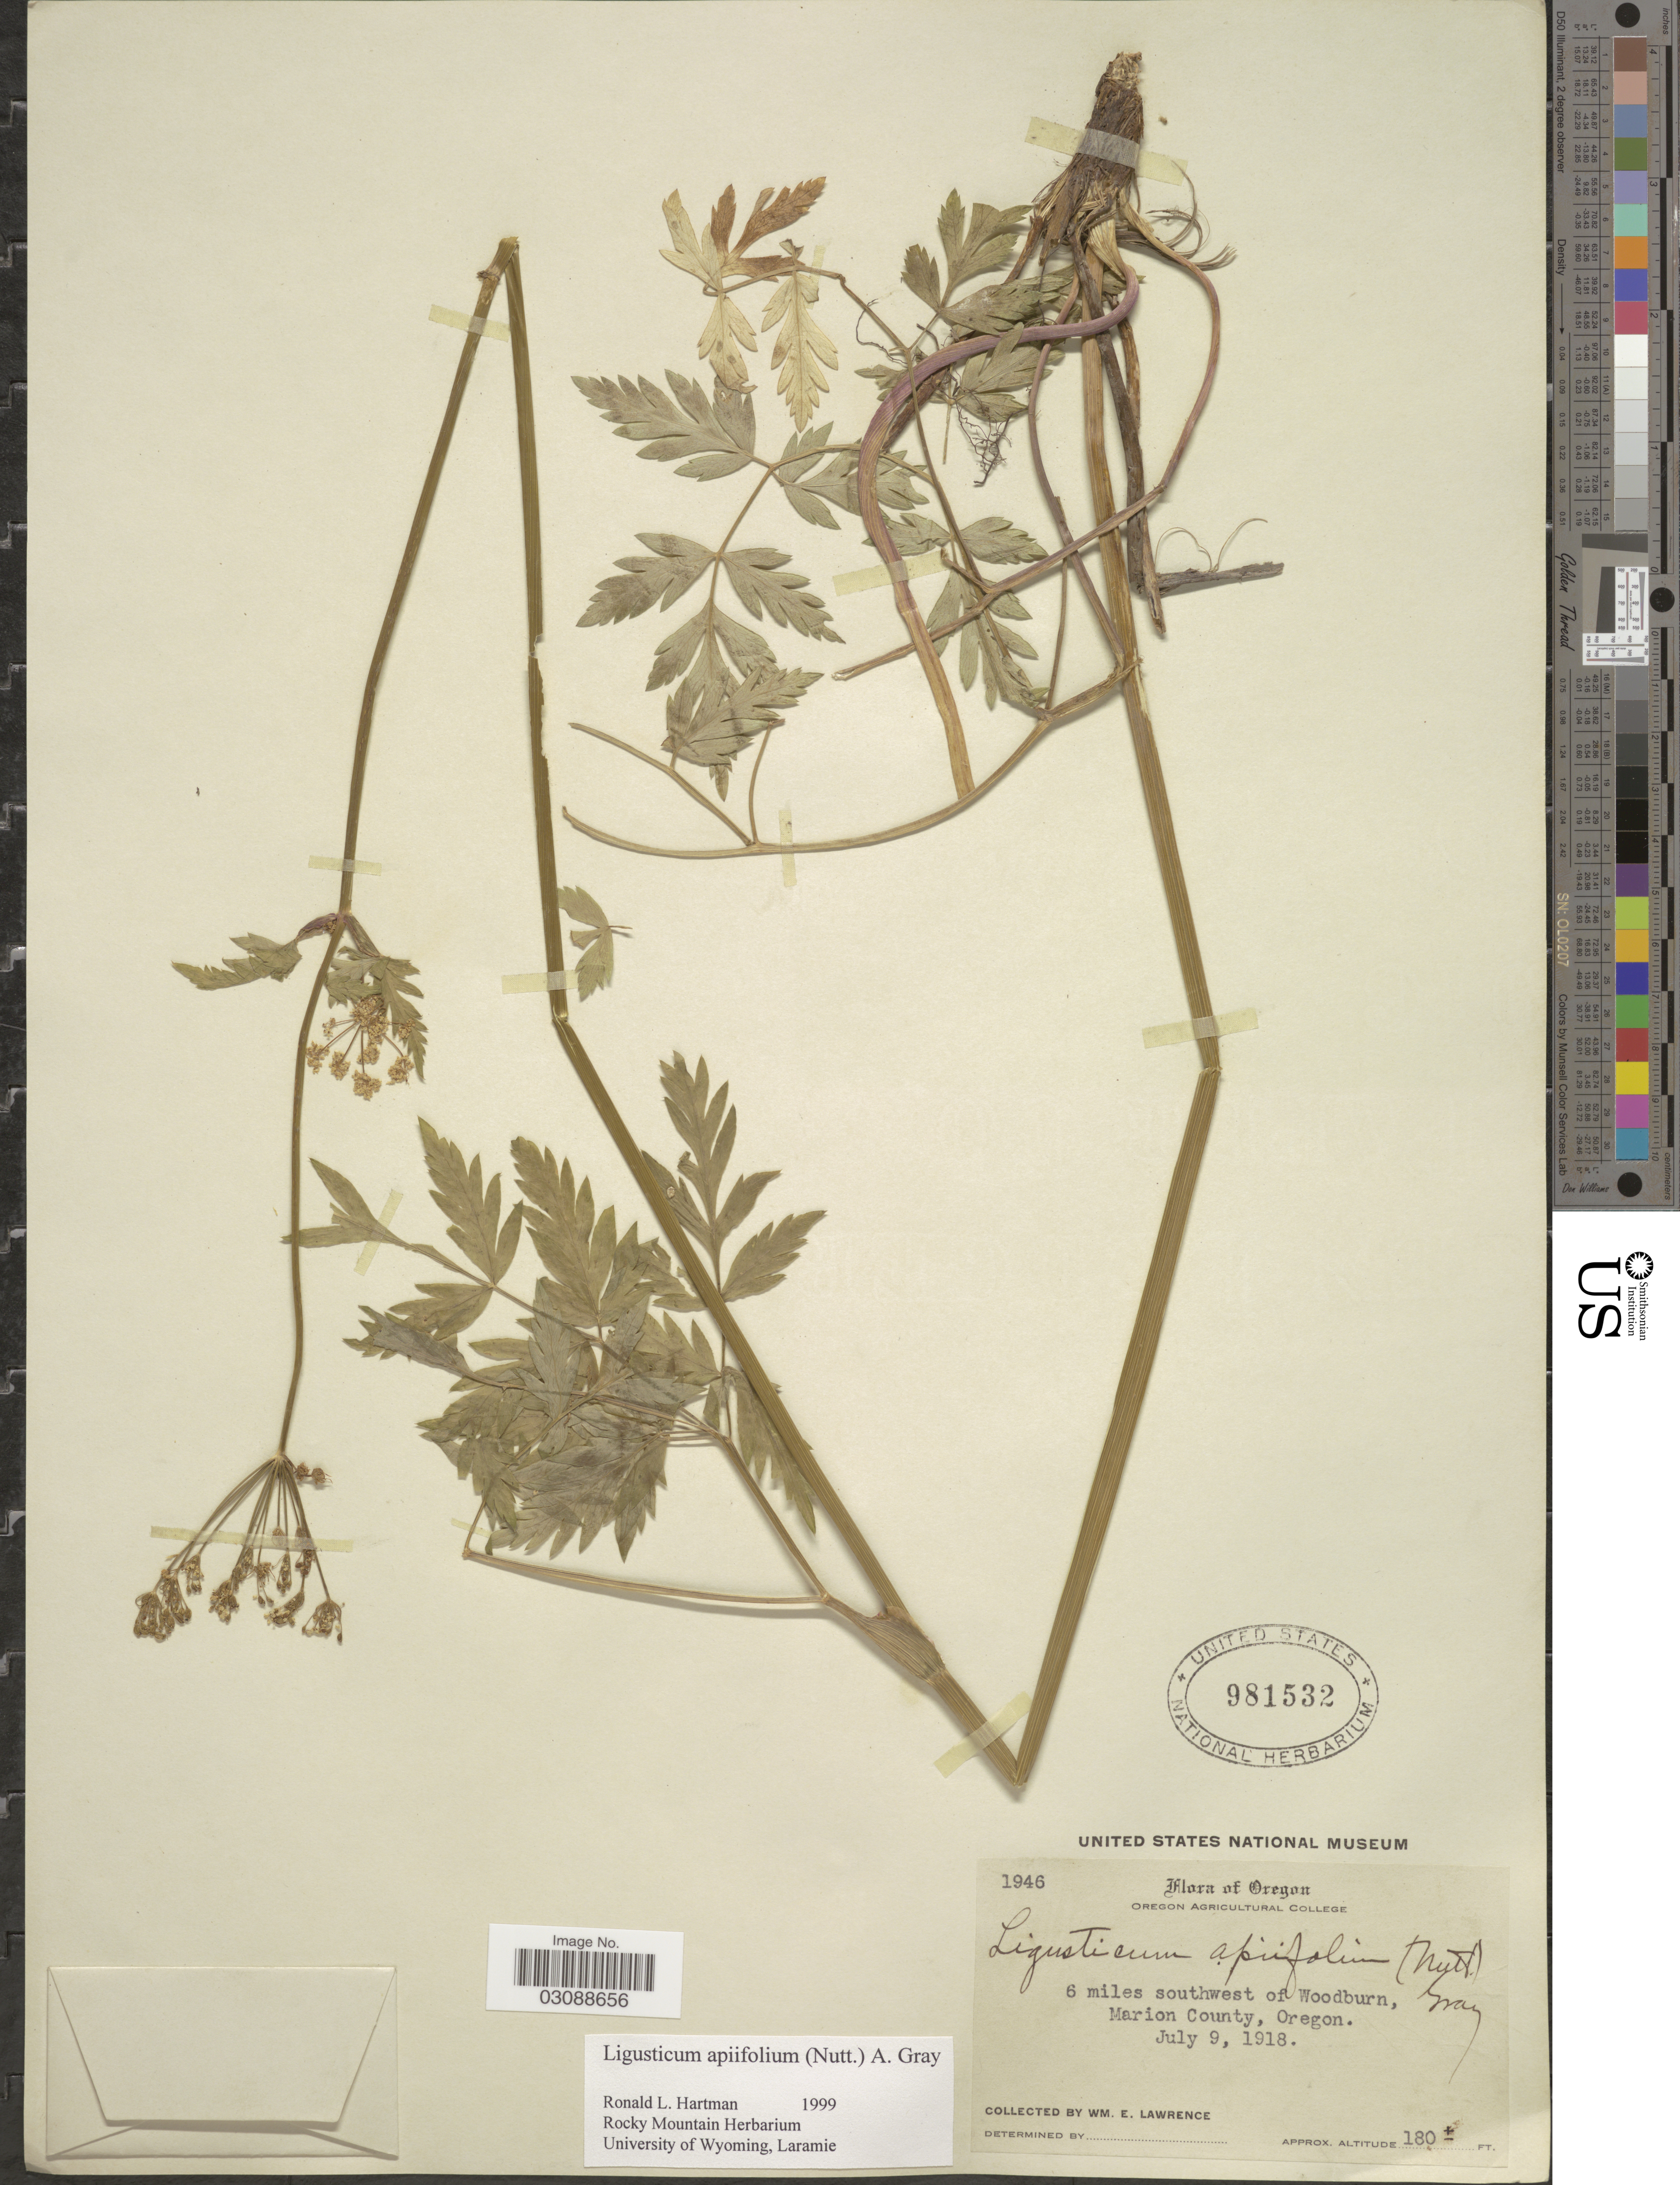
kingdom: Plantae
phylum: Tracheophyta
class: Magnoliopsida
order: Apiales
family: Apiaceae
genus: Ligusticum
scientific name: Ligusticum apiifolium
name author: (Nutt. ex Torr. & A. Gray) A. Gray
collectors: W. Lawrence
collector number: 1946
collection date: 1918-07-09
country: United States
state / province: Oregon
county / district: Marion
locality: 6 miles southwest of Woodburn, Marion County.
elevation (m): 55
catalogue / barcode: US 981532